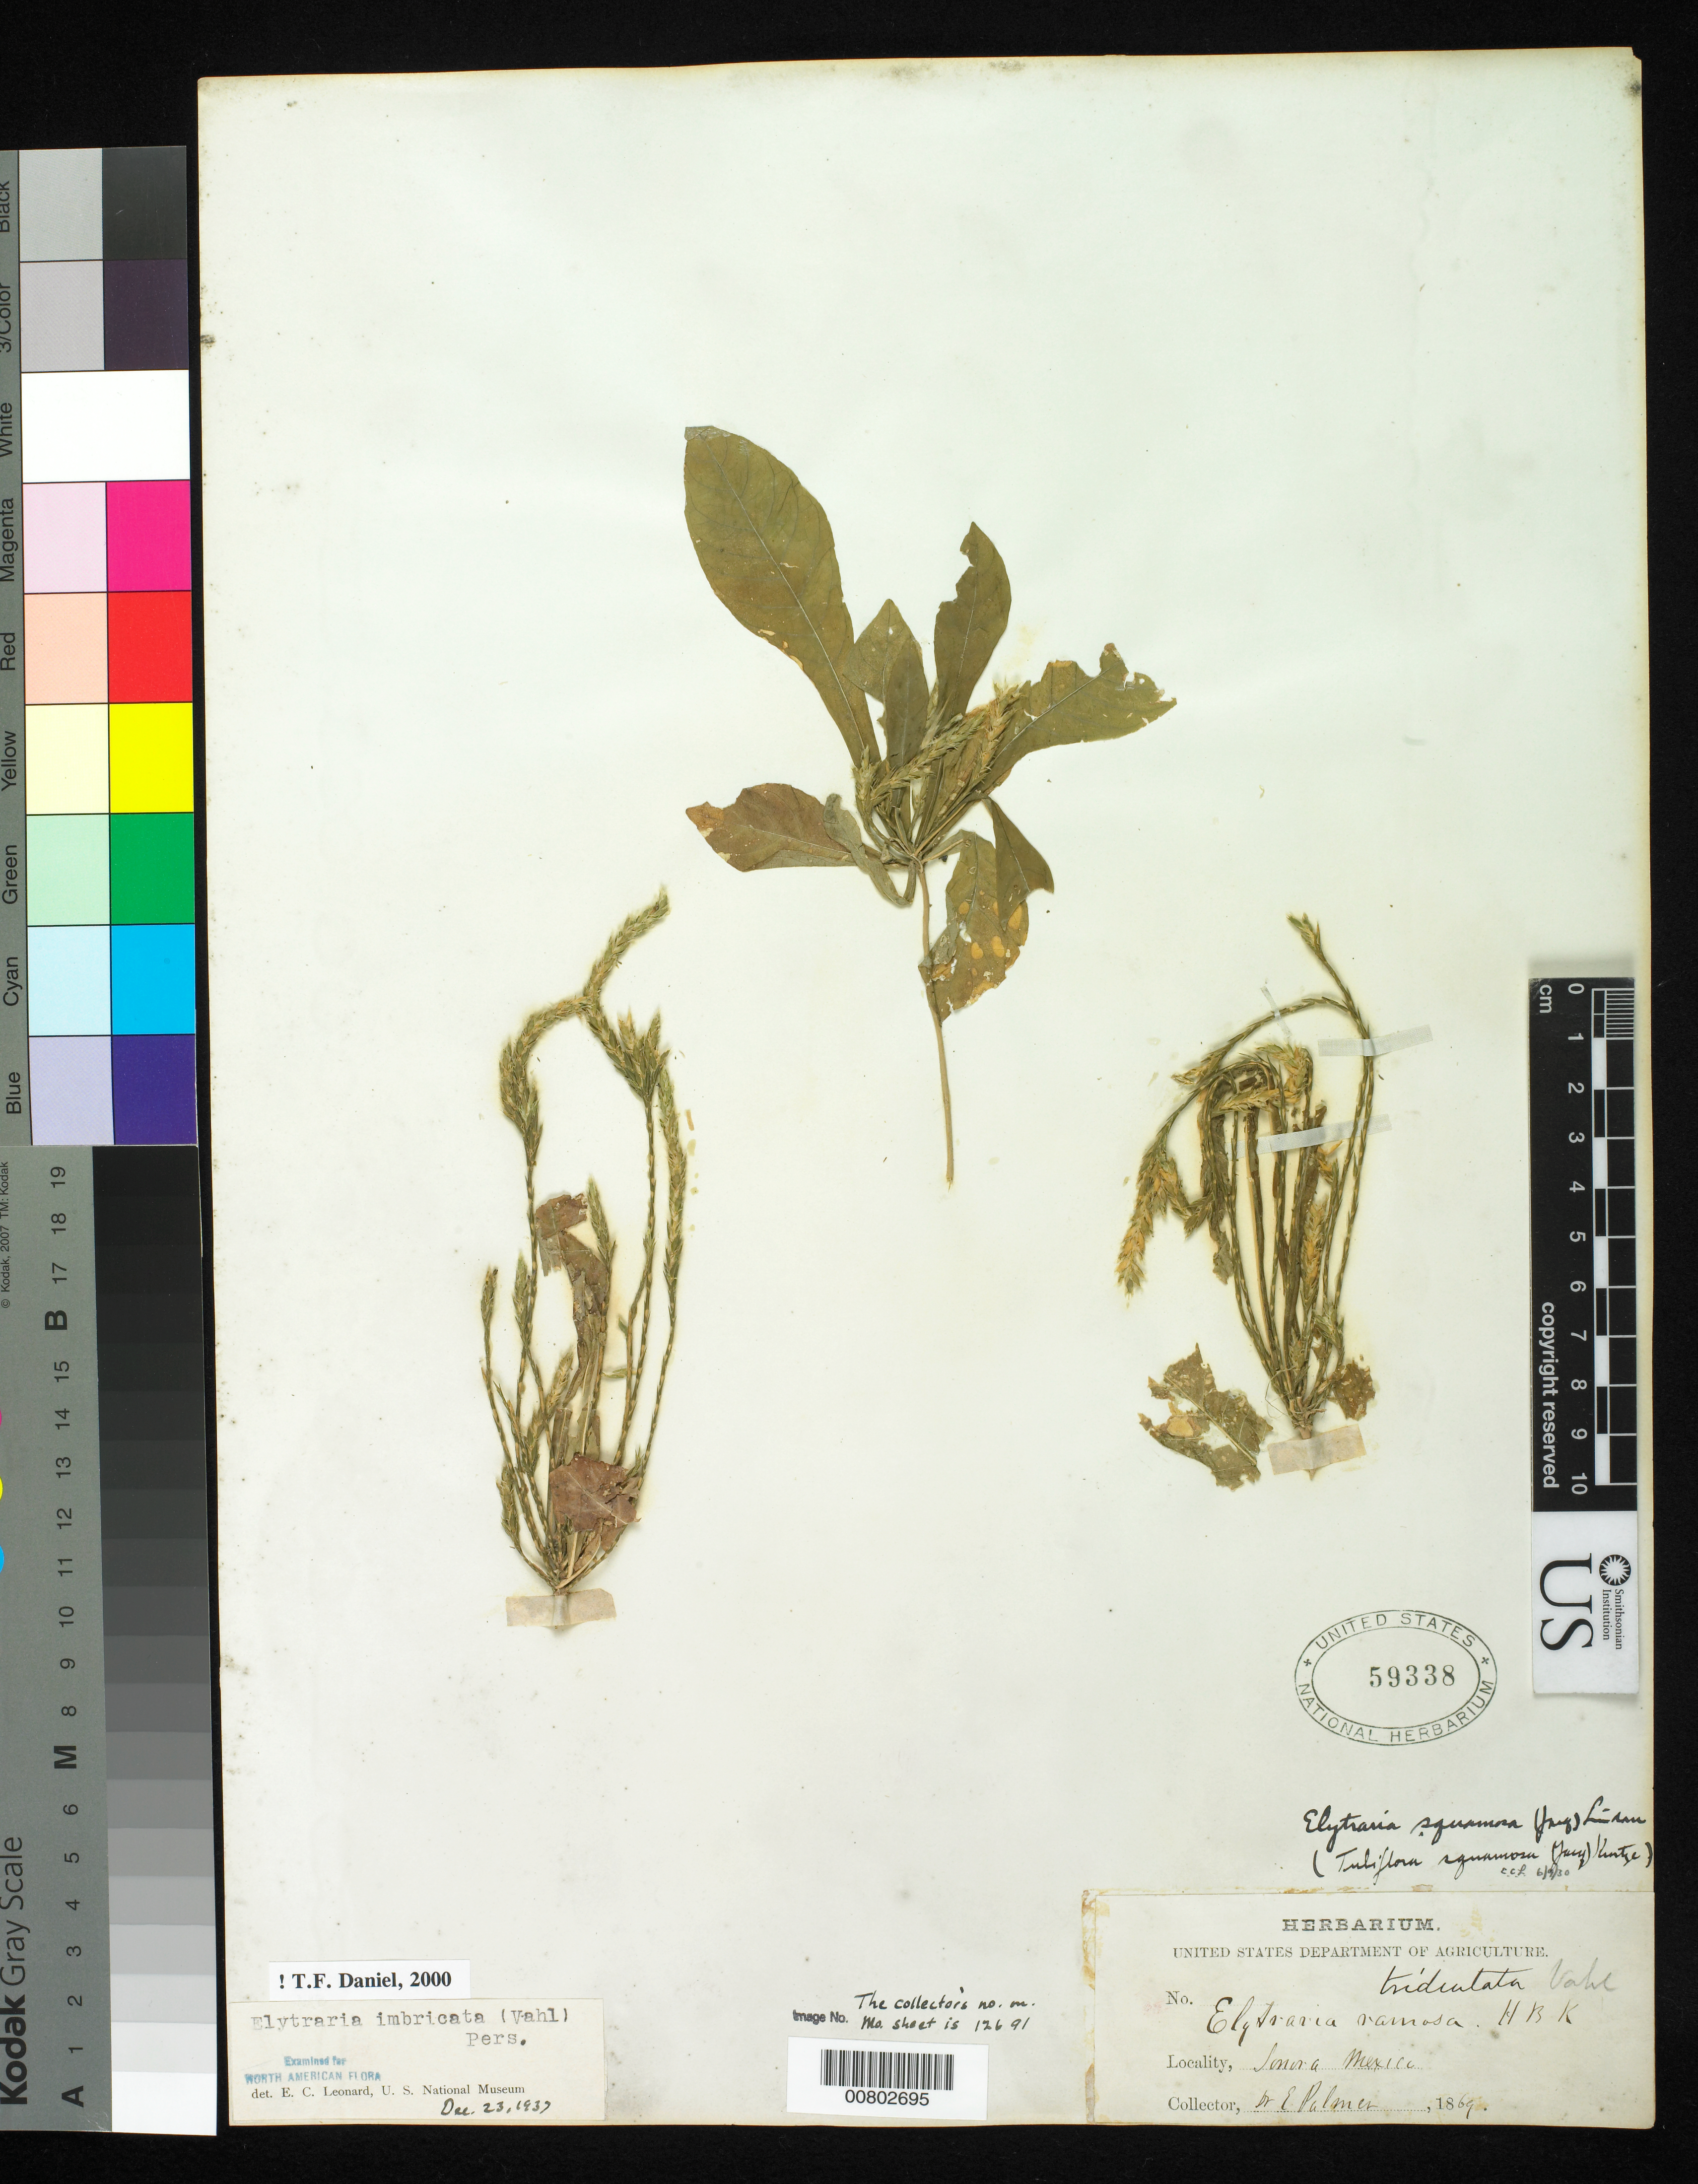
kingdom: Plantae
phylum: Tracheophyta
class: Magnoliopsida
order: Lamiales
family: Acanthaceae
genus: Elytraria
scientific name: Elytraria imbricata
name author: (Vahl) Pers.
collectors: E. Palmer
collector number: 12691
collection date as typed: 1869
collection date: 1869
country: Mexico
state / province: Sonora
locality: Sonora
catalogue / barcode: US 59338